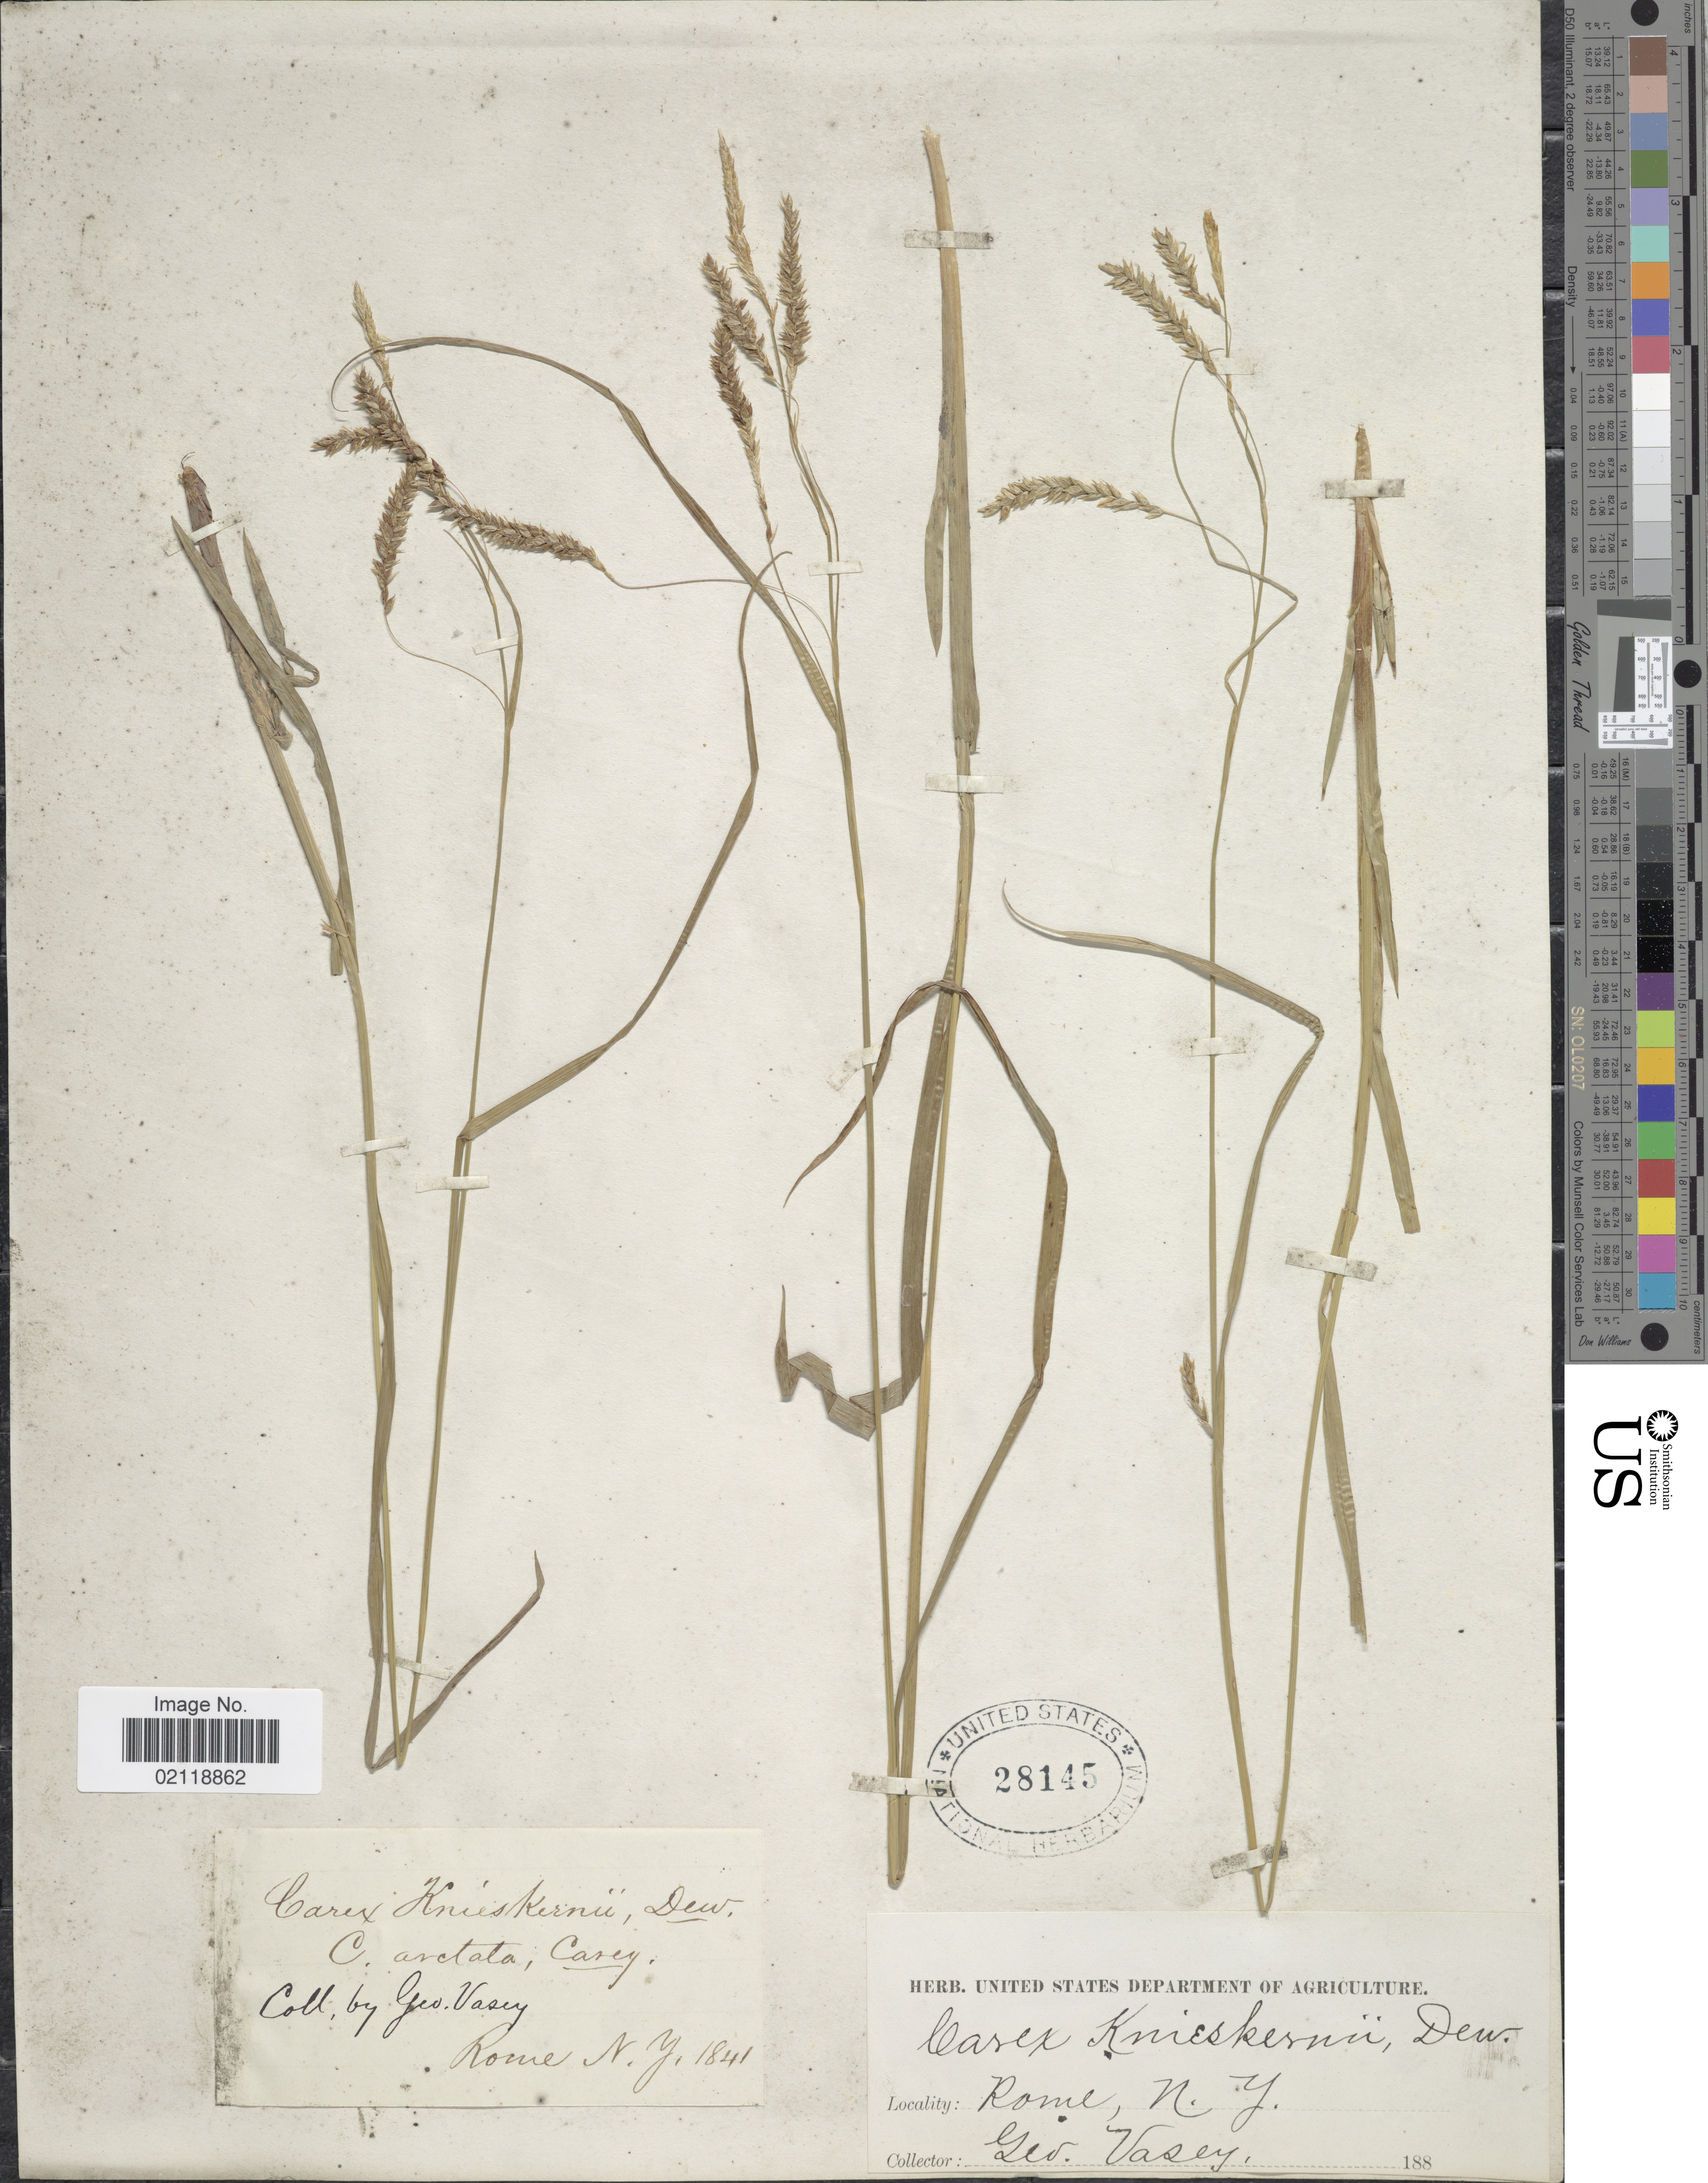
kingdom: Plantae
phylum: Tracheophyta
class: Liliopsida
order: Poales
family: Cyperaceae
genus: Carex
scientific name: Carex x knieskernii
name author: Dewey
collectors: G. Vasey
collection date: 1841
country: United States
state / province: New York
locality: Rome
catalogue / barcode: US 28145